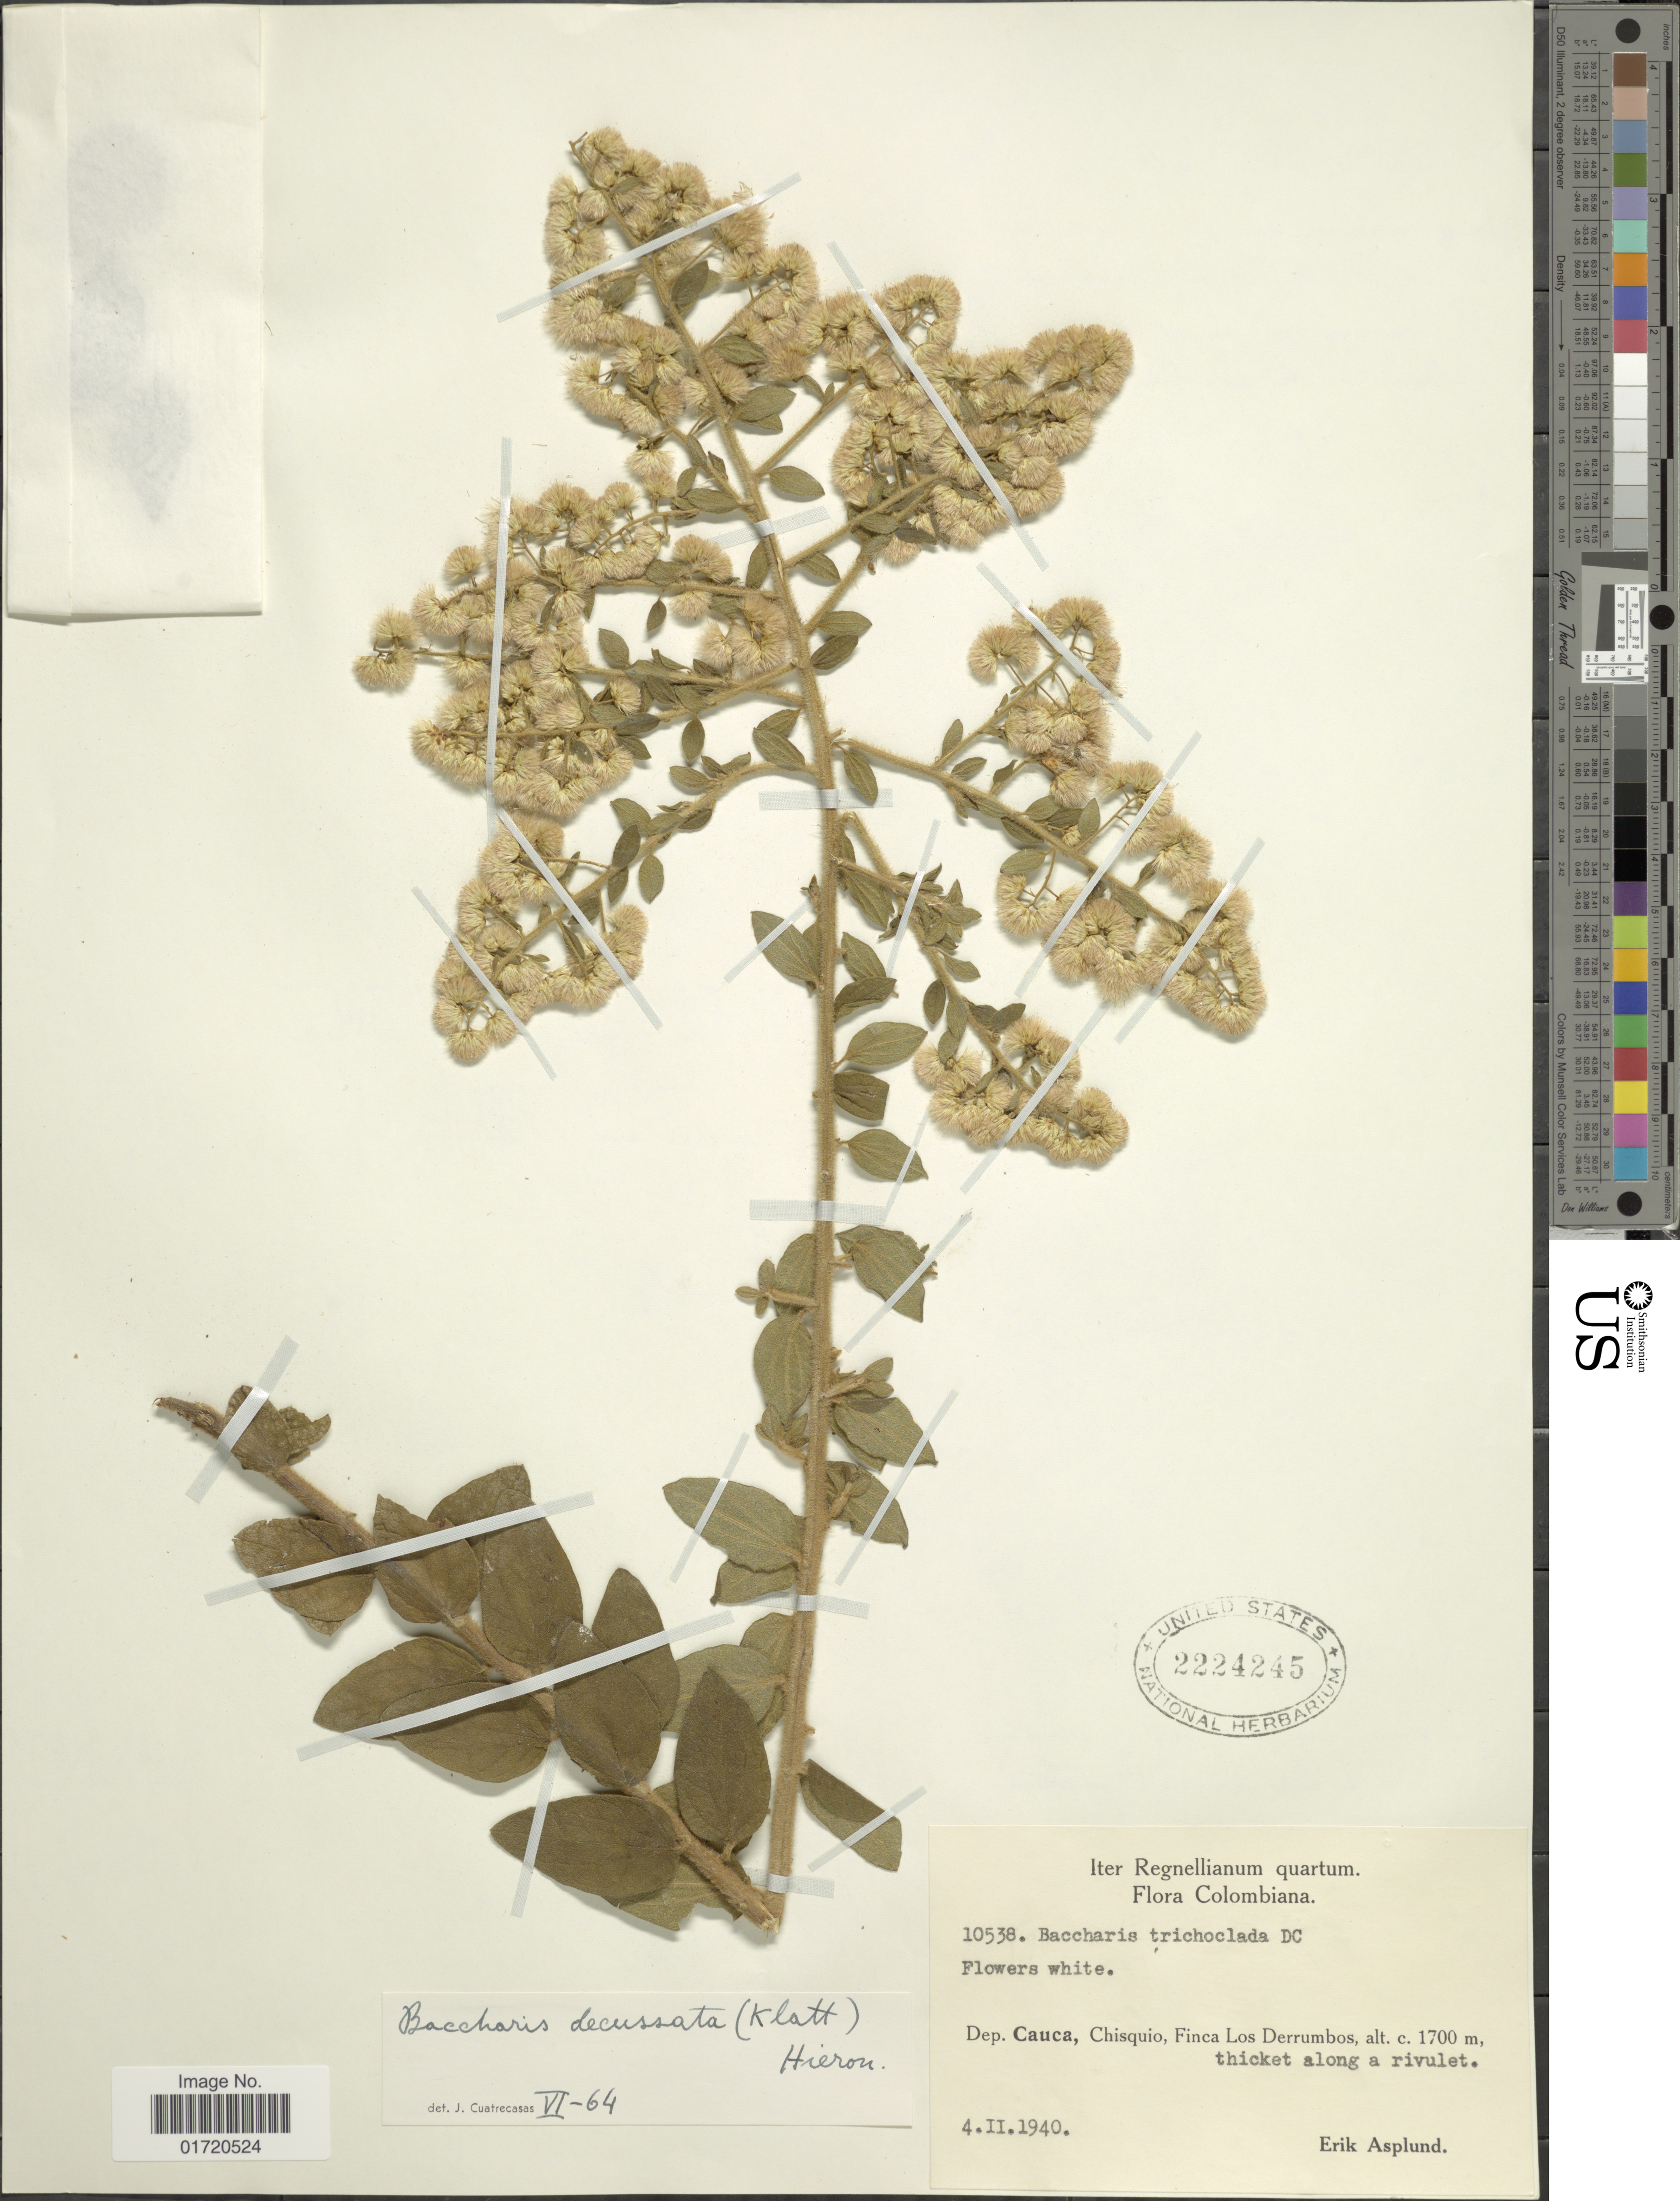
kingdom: Plantae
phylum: Tracheophyta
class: Magnoliopsida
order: Asterales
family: Asteraceae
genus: Baccharis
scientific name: Baccharis decussata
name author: (Klatt) Hieron.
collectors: E. Asplund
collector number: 10538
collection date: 1940-02-04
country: Colombia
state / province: Cauca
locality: Chisquio, Finca Los Derrumbos.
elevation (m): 1700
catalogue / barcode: US 2224245